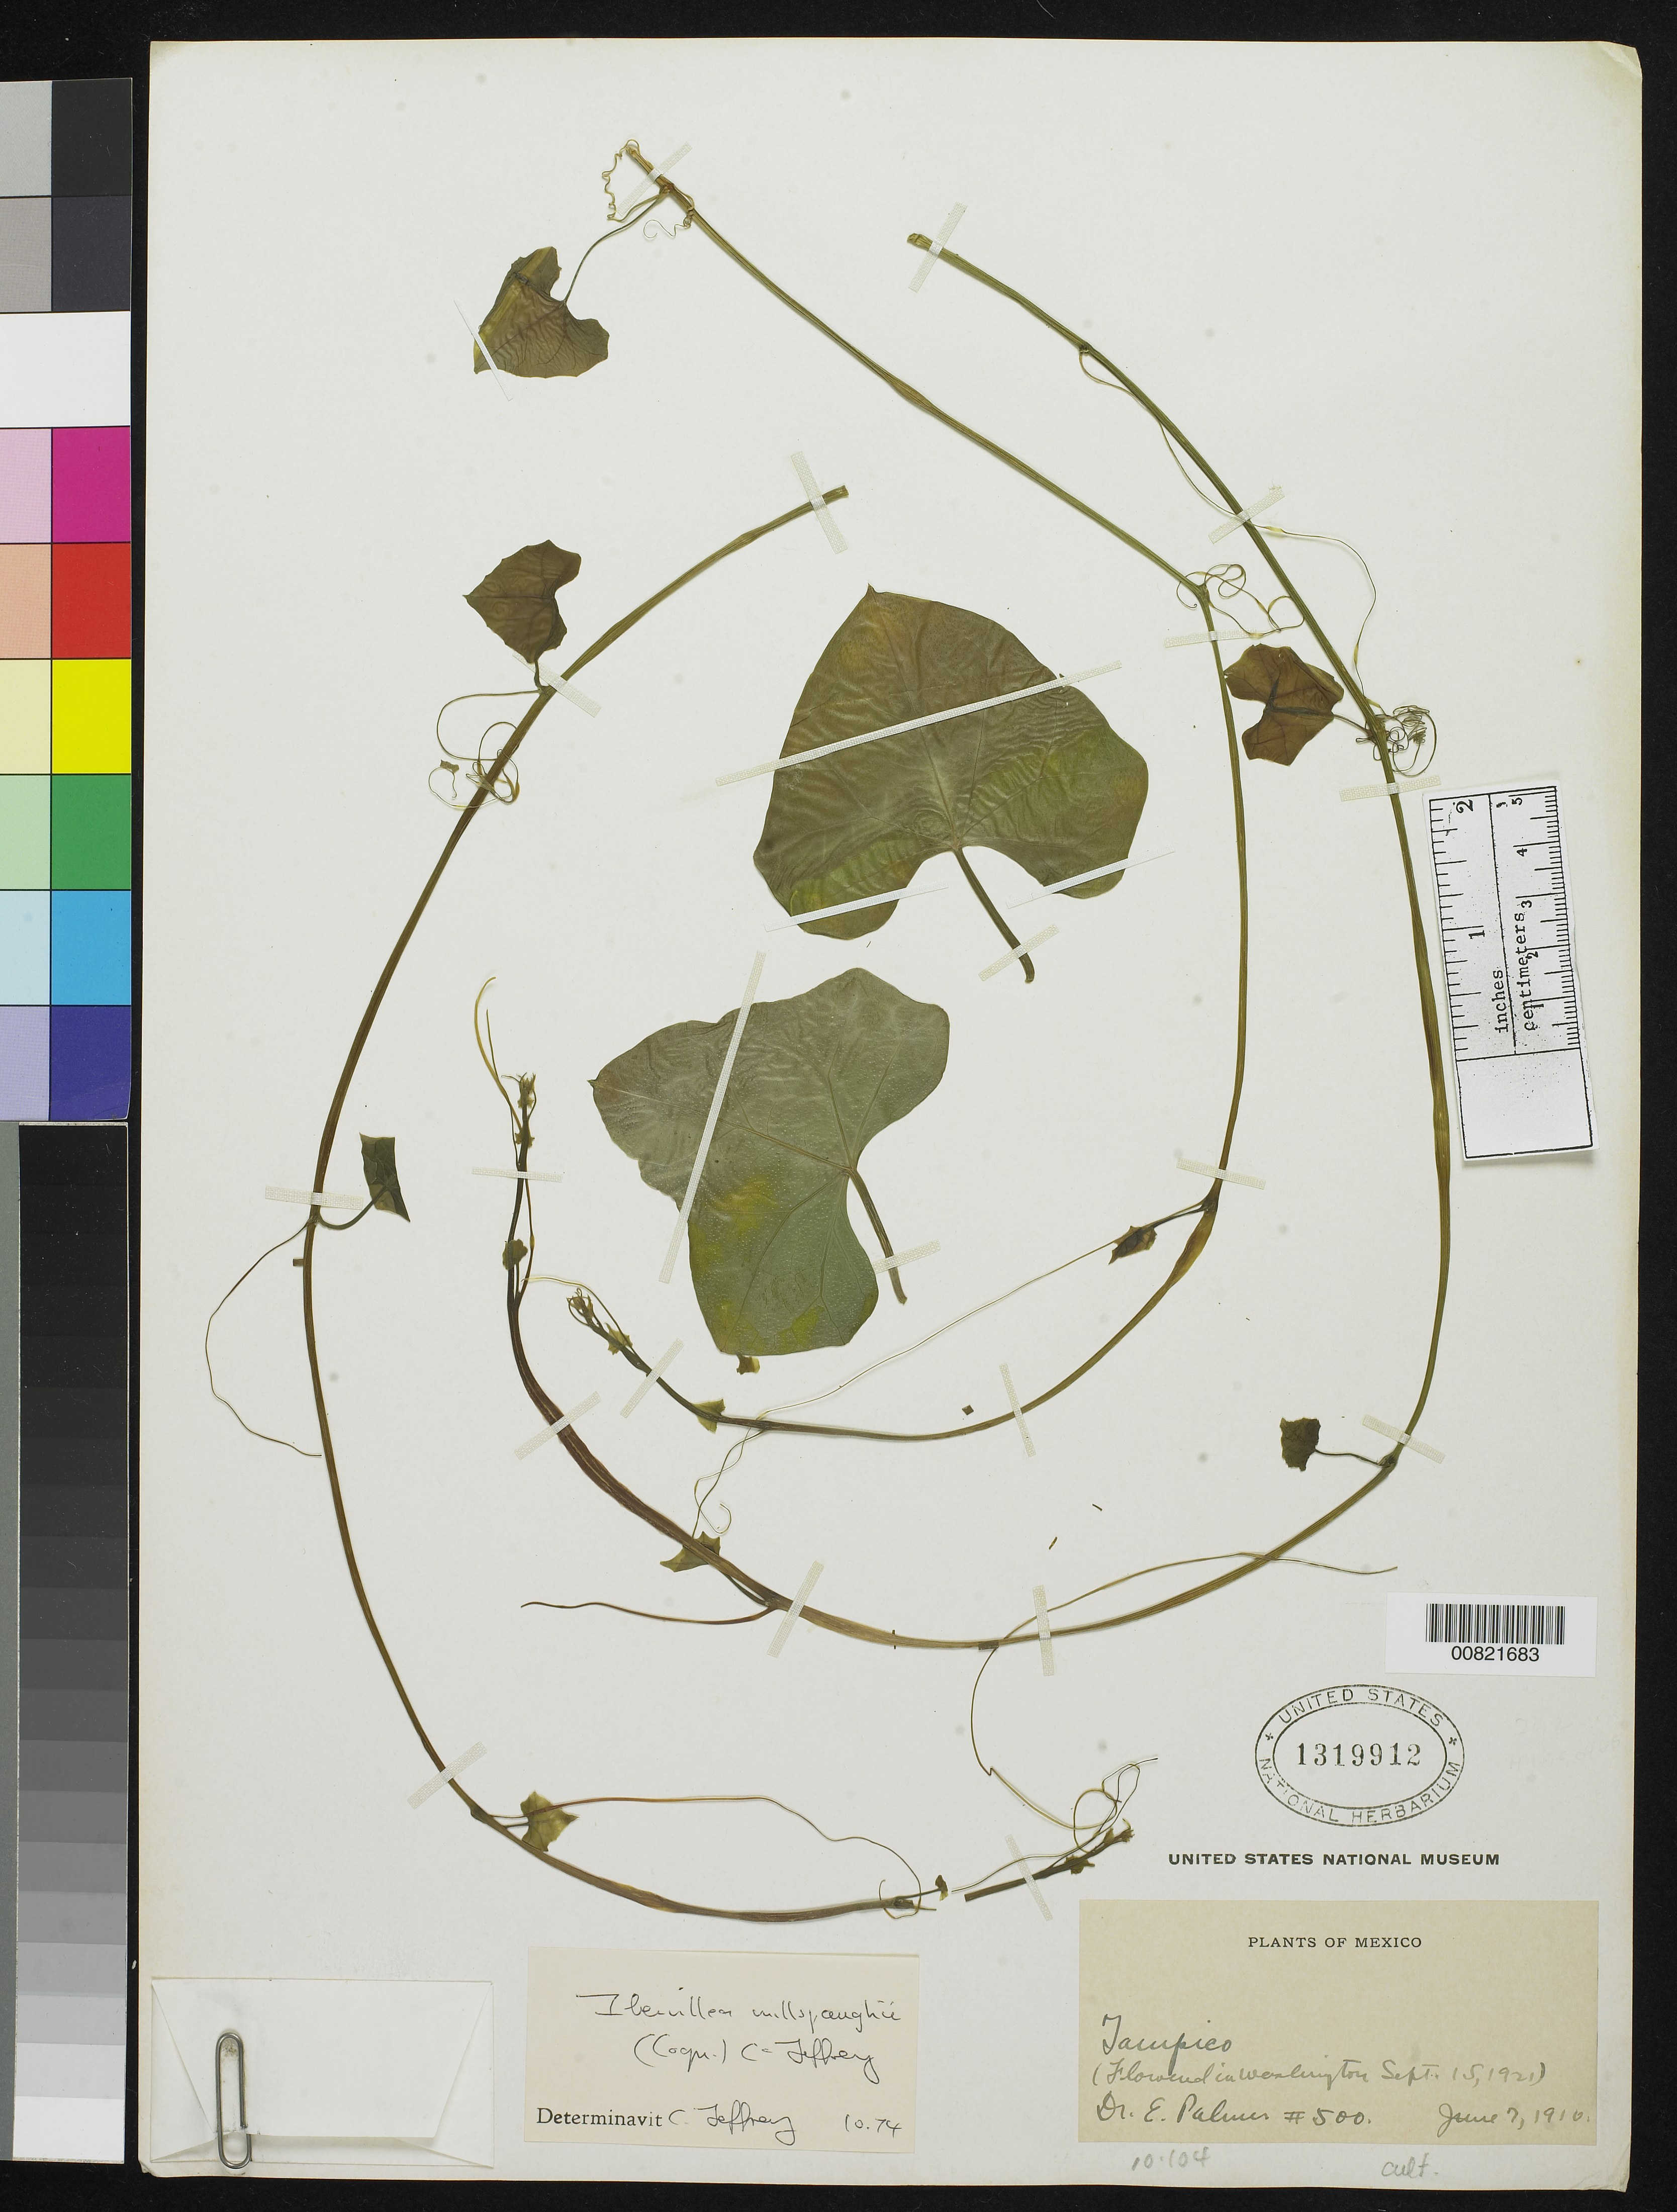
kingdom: Plantae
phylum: Tracheophyta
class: Magnoliopsida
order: Cucurbitales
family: Cucurbitaceae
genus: Ibervillea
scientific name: Ibervillea millspaughii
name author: (Cogn.) C. Jeffrey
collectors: E. Palmer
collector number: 500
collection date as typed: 07 Jun 1910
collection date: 1910-06-07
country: Mexico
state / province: Tamaulipas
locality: Tampico, Tamaulipas.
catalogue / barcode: US 1319912